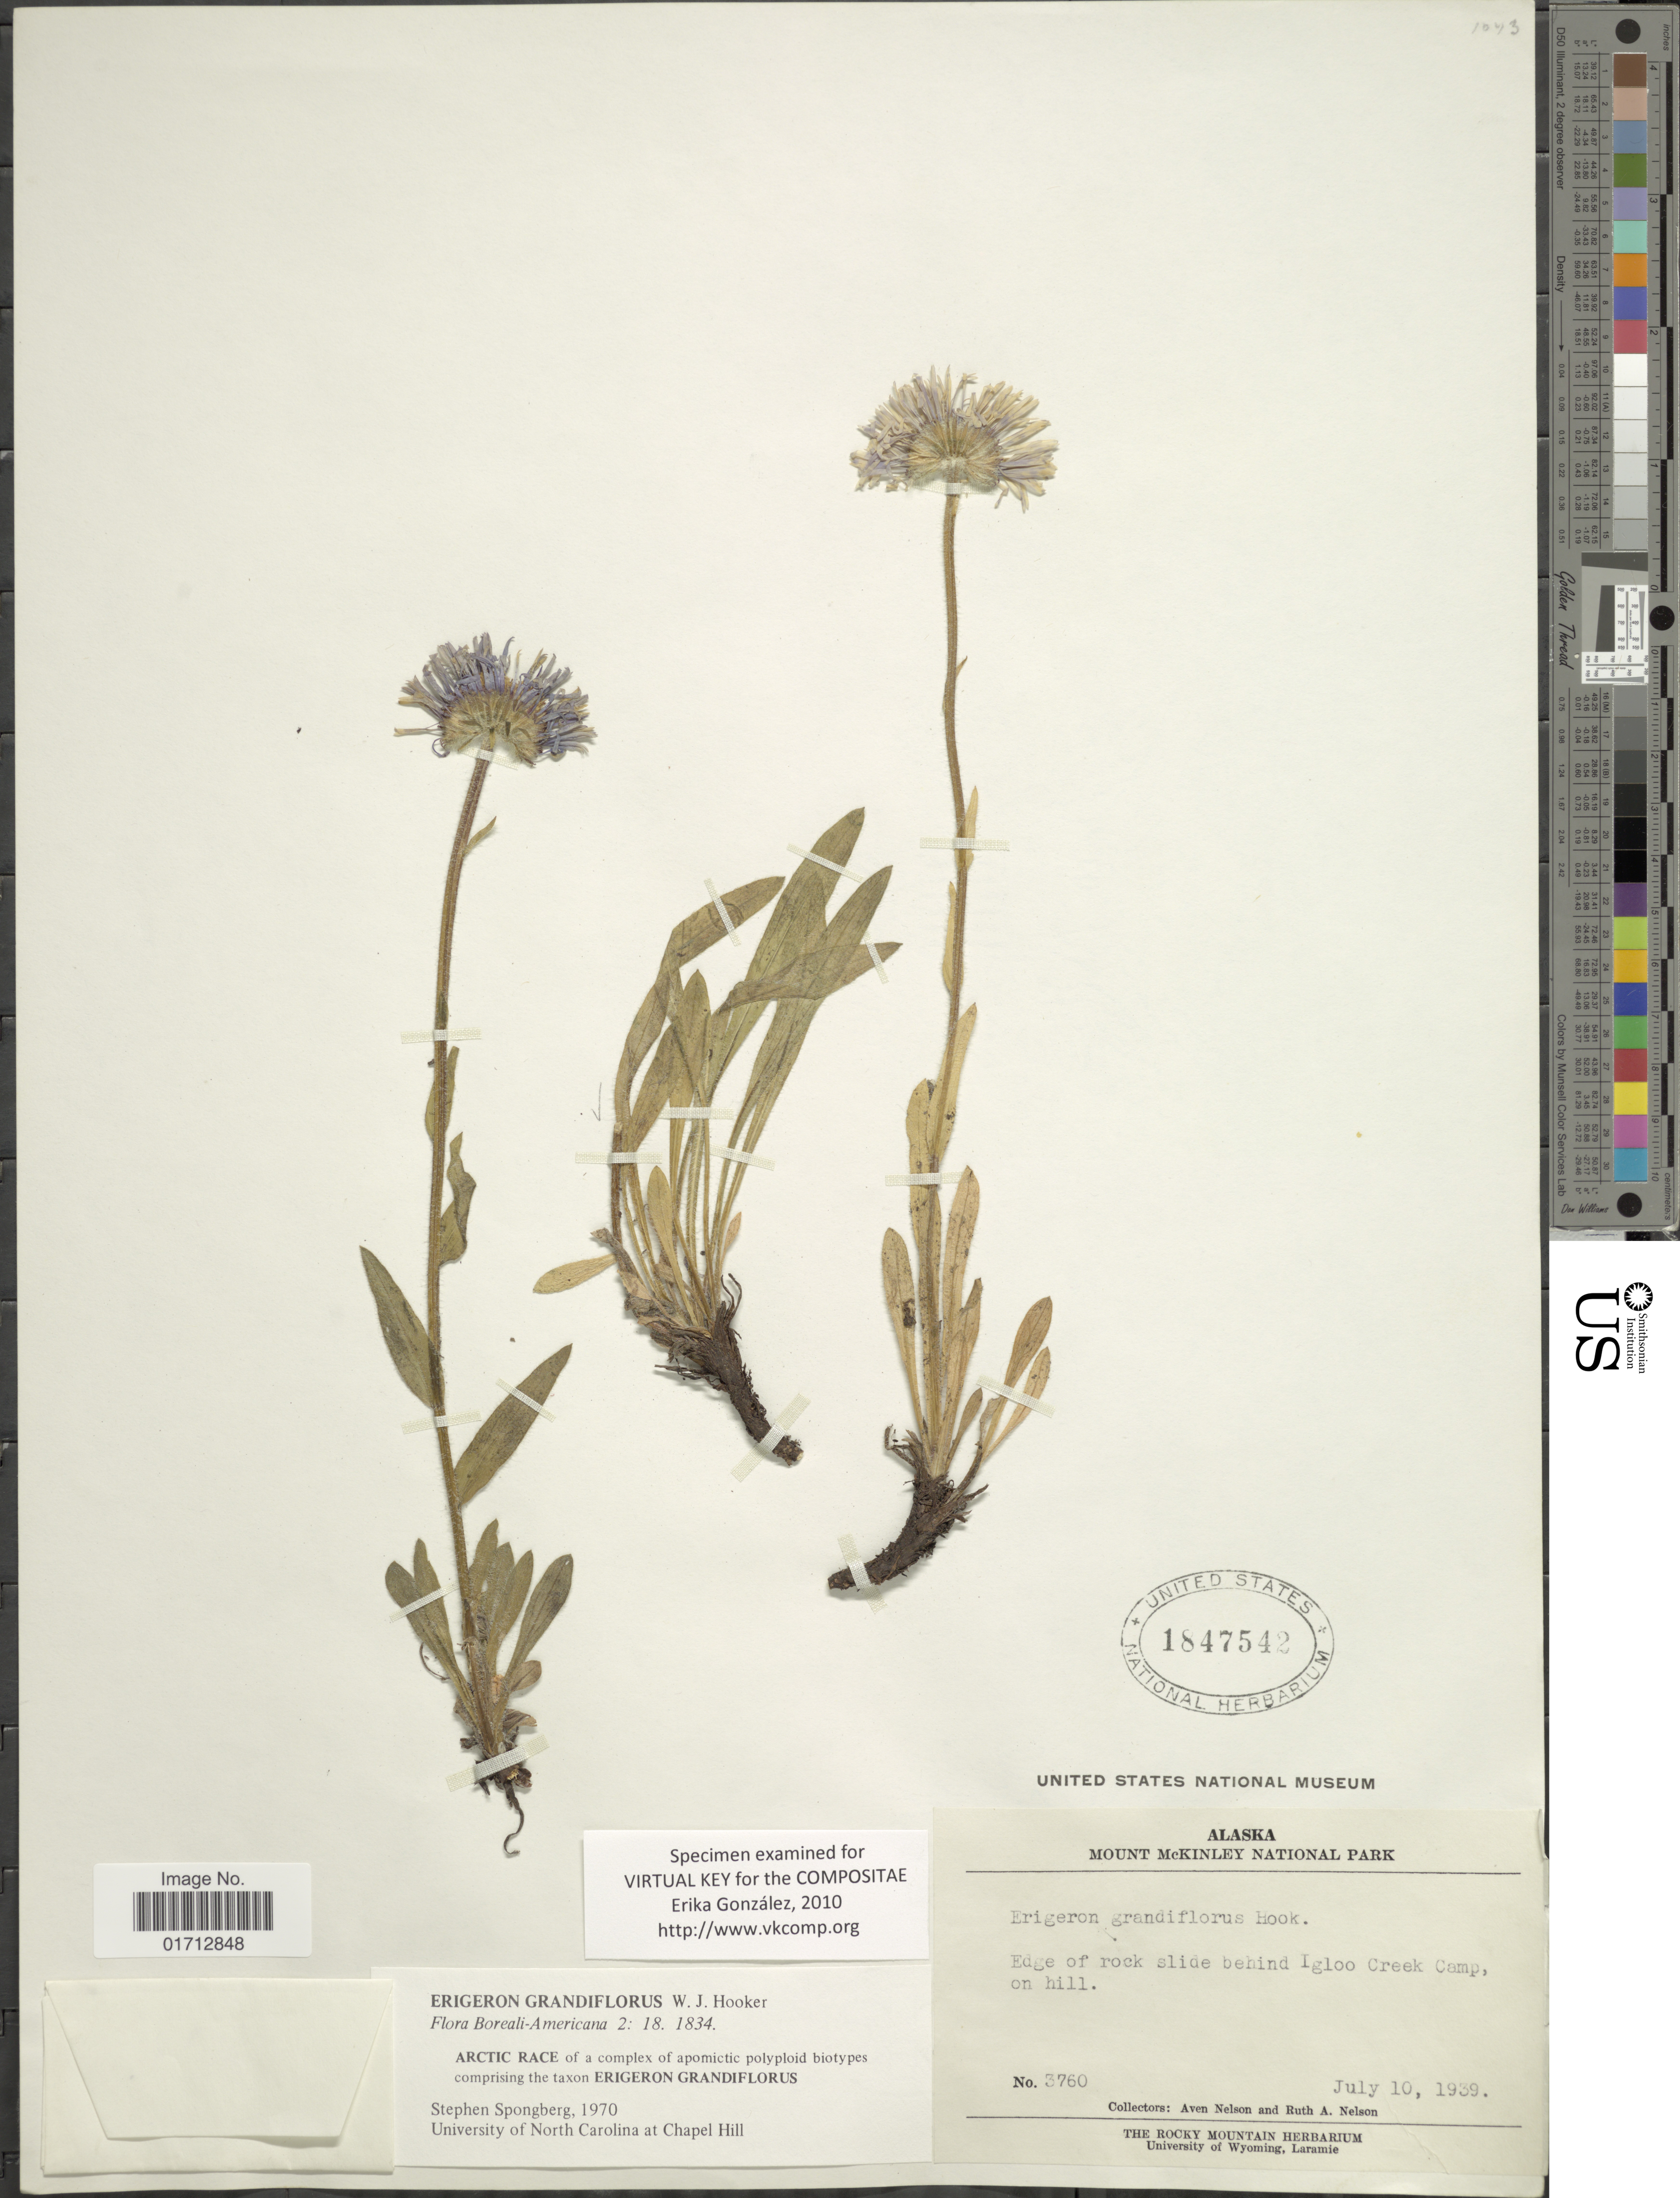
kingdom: Plantae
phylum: Tracheophyta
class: Magnoliopsida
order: Asterales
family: Asteraceae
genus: Erigeron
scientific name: Erigeron grandiflorus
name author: Hook.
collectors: A. Nelson & R. A. Nelson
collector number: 3760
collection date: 1939-07-10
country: United States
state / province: Alaska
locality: Mount McKinley National Park, behind Igloo Creek Camp.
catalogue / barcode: US 1847542